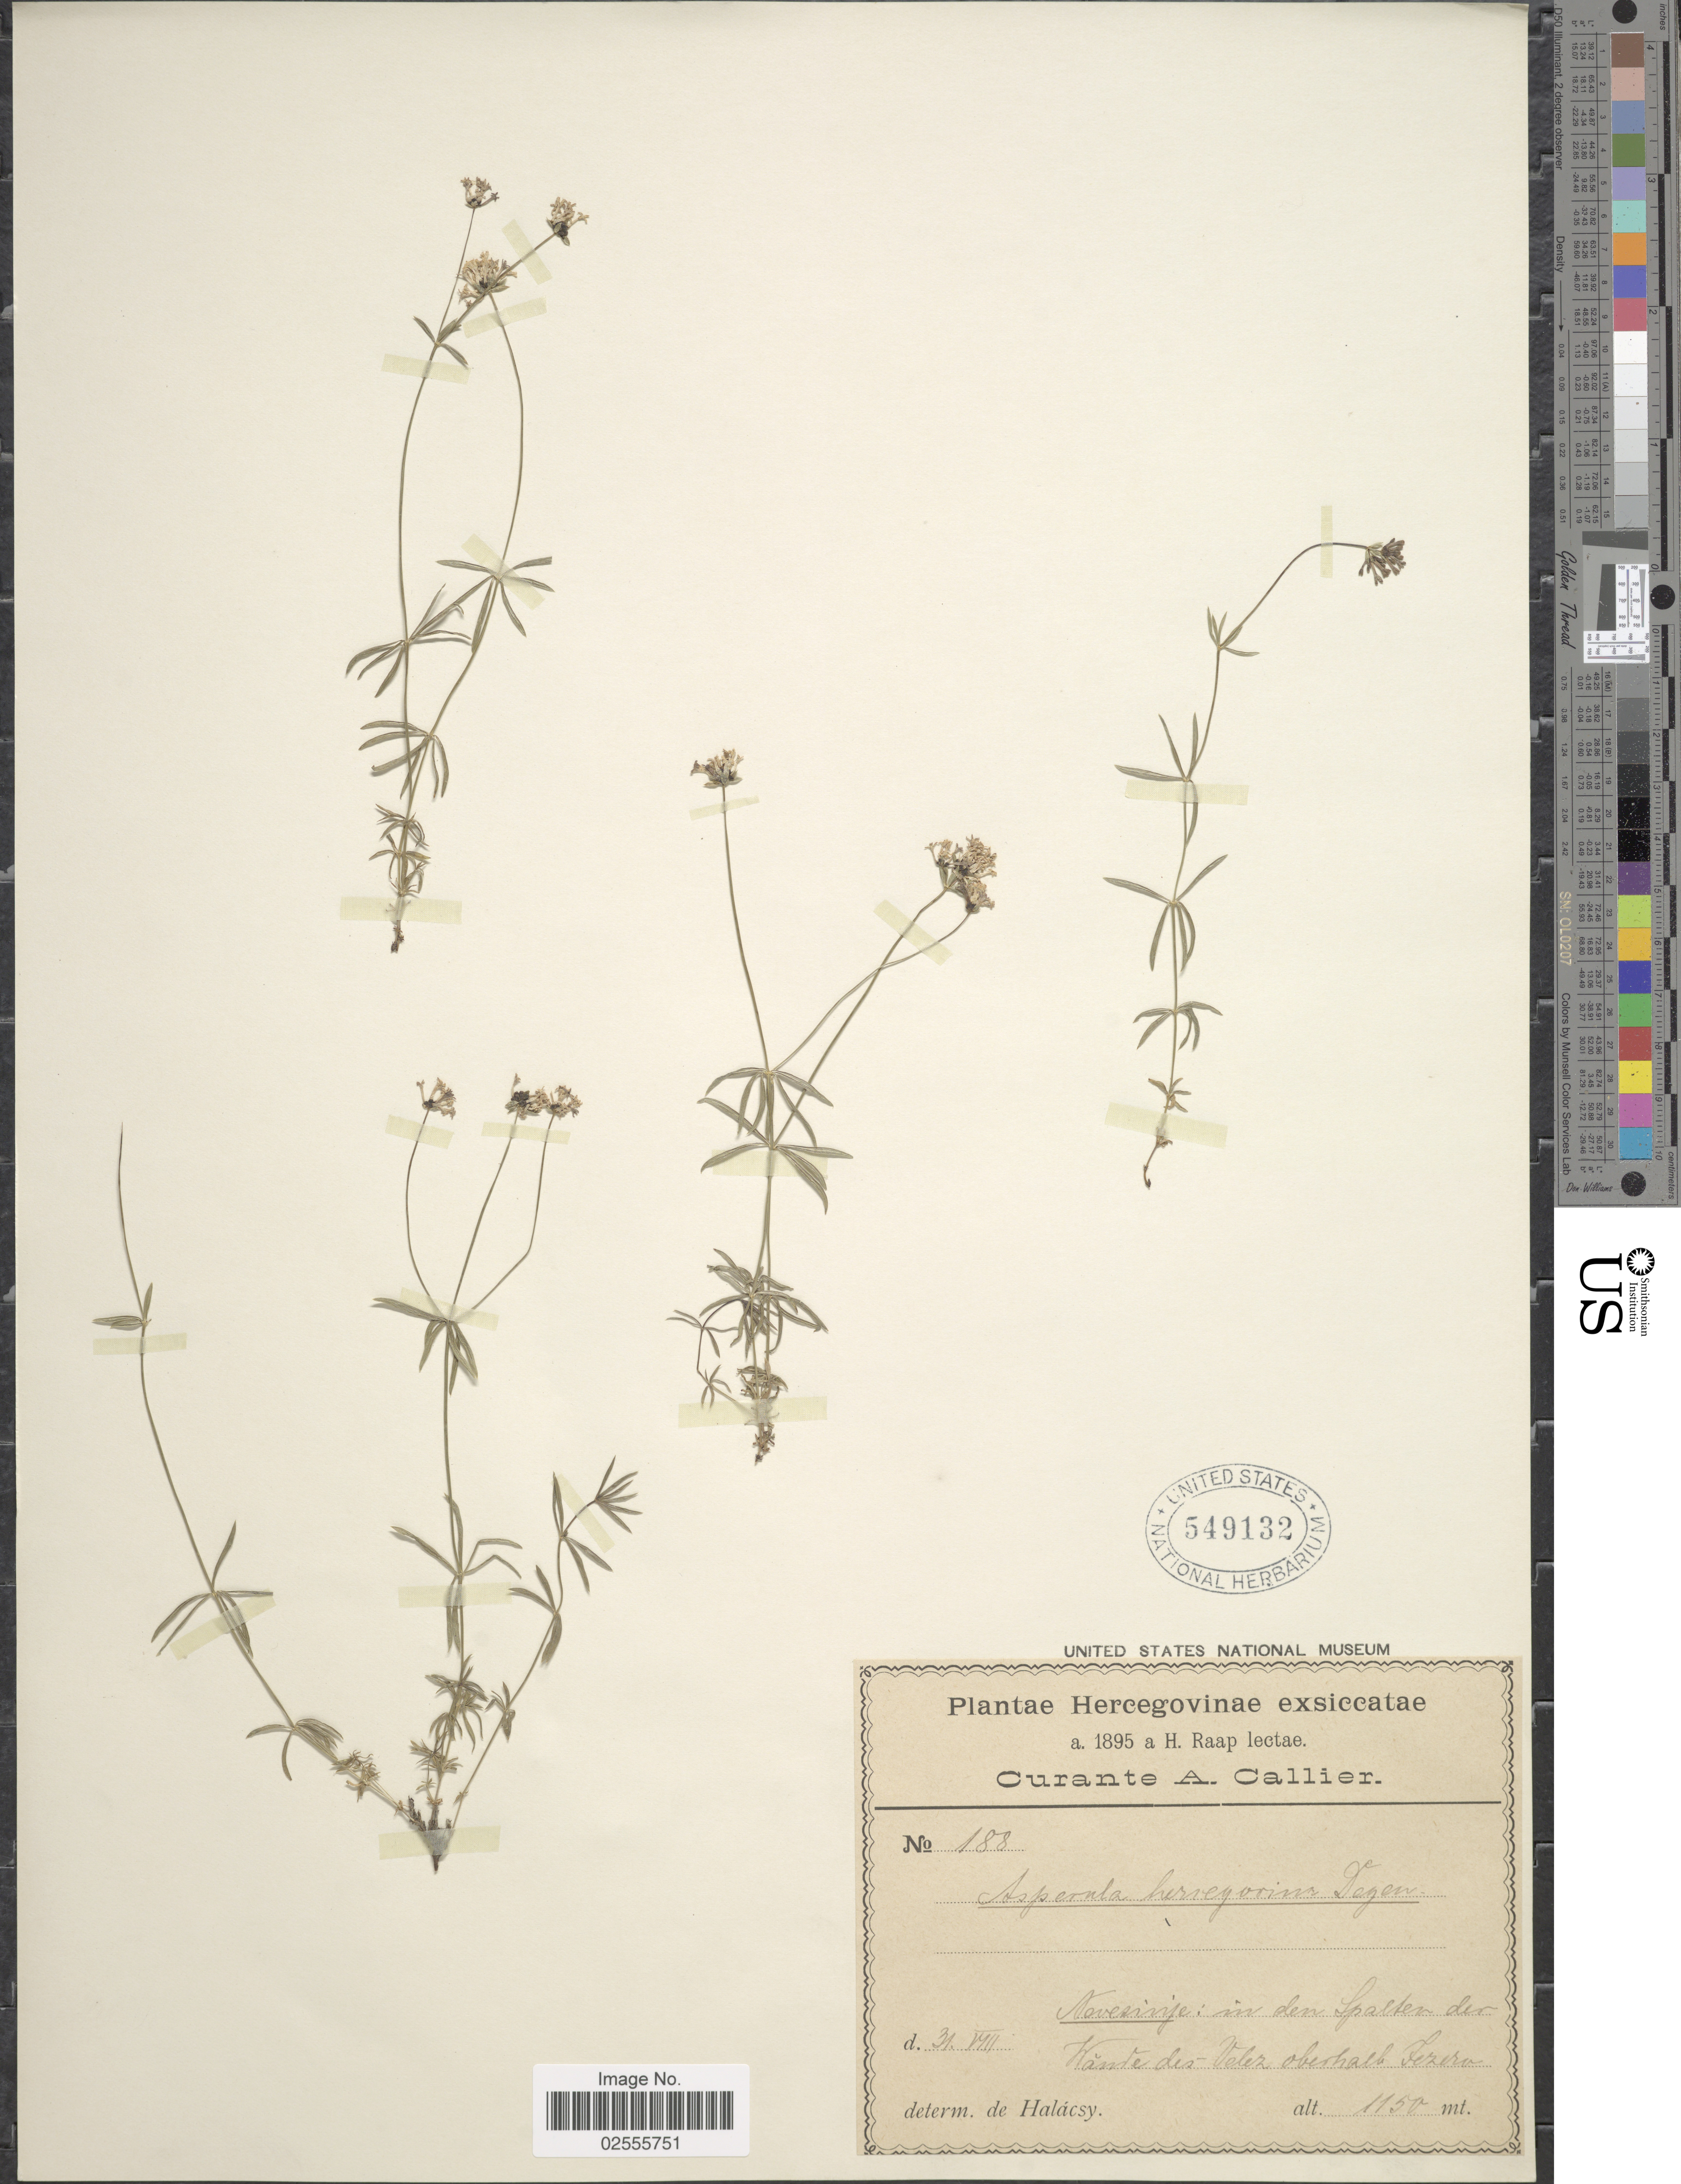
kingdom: Plantae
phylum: Tracheophyta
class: Magnoliopsida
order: Gentianales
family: Rubiaceae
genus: Asperula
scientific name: Asperula hercegovina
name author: Degen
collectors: H. Raap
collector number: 188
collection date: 1895-08-31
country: Bosnia and Herzegovina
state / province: Srpska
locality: Hercegovinae, Nevesinje: in den Spalten des Wande des Velez oberhalb Jezero. [interpreted]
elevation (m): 1150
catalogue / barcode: US 549132